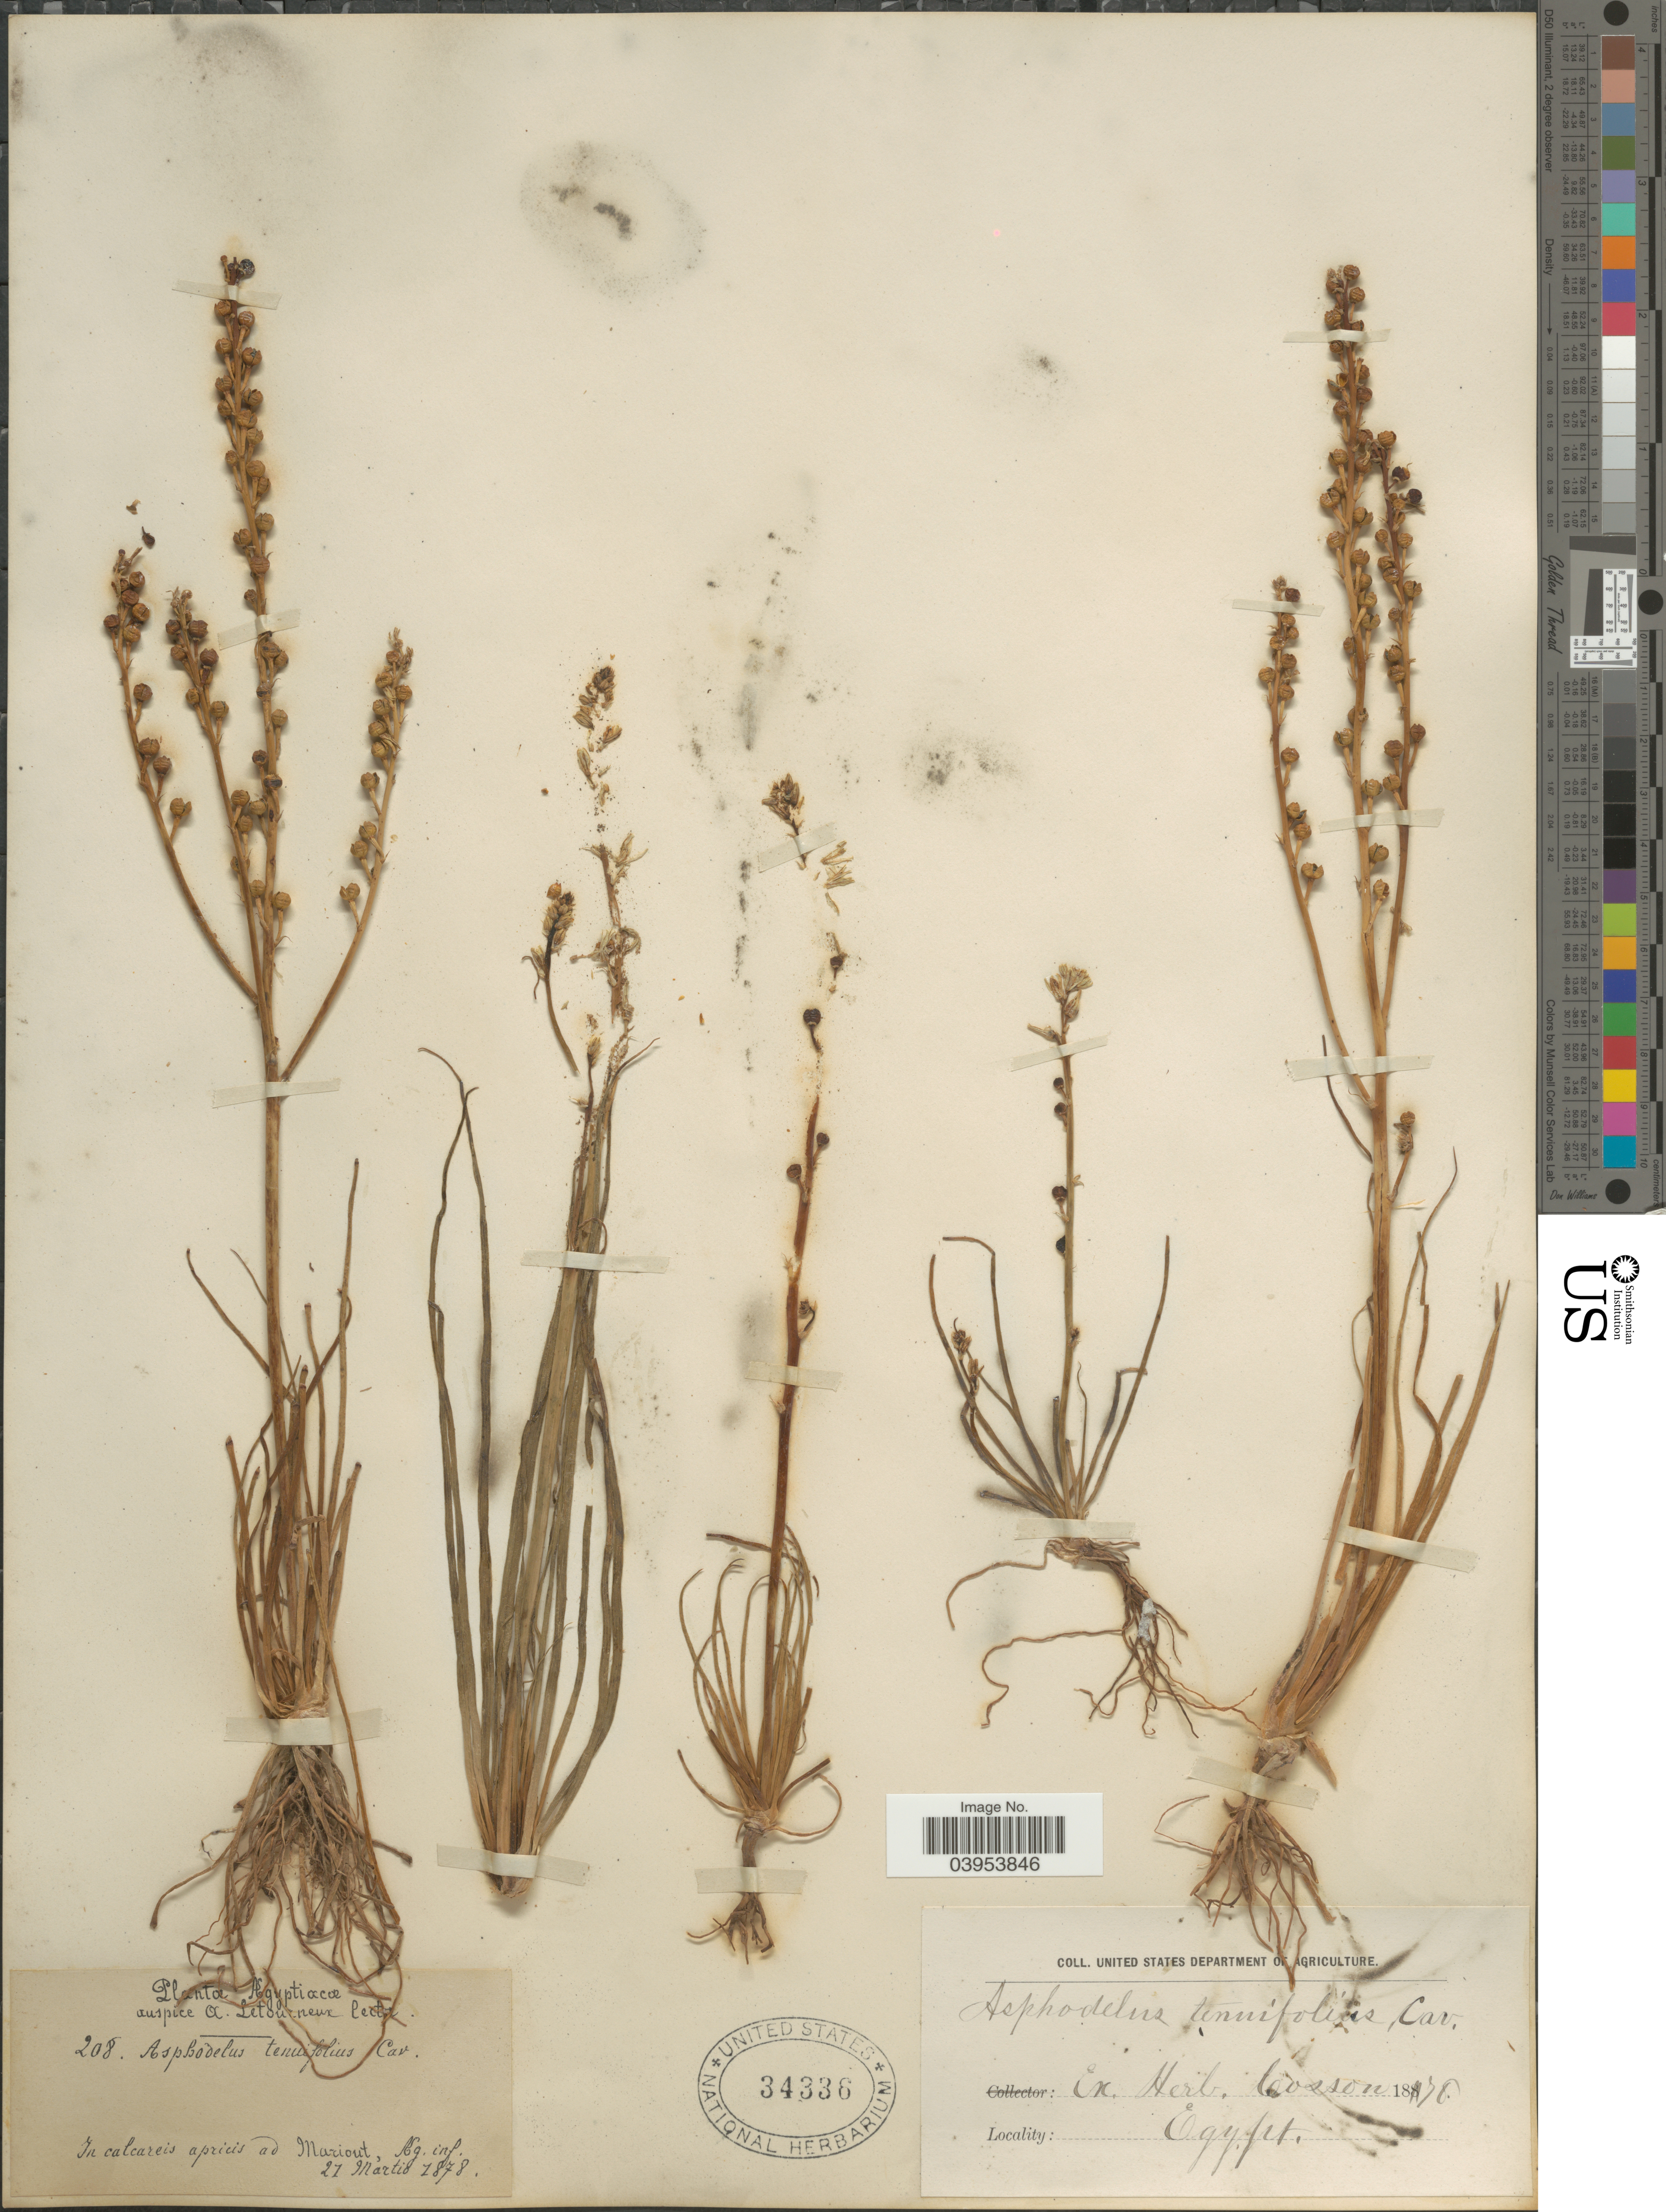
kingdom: Plantae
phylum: Tracheophyta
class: Liliopsida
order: Asparagales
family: Asphodelaceae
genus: Asphodelus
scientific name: Asphodelus tenuifolius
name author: Cav.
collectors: Letourneux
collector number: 208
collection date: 1878-03-27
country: Egypt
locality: Ægyptiacæ. In calcareis apricis ad Mariout, Æg. inf.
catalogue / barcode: US 34336